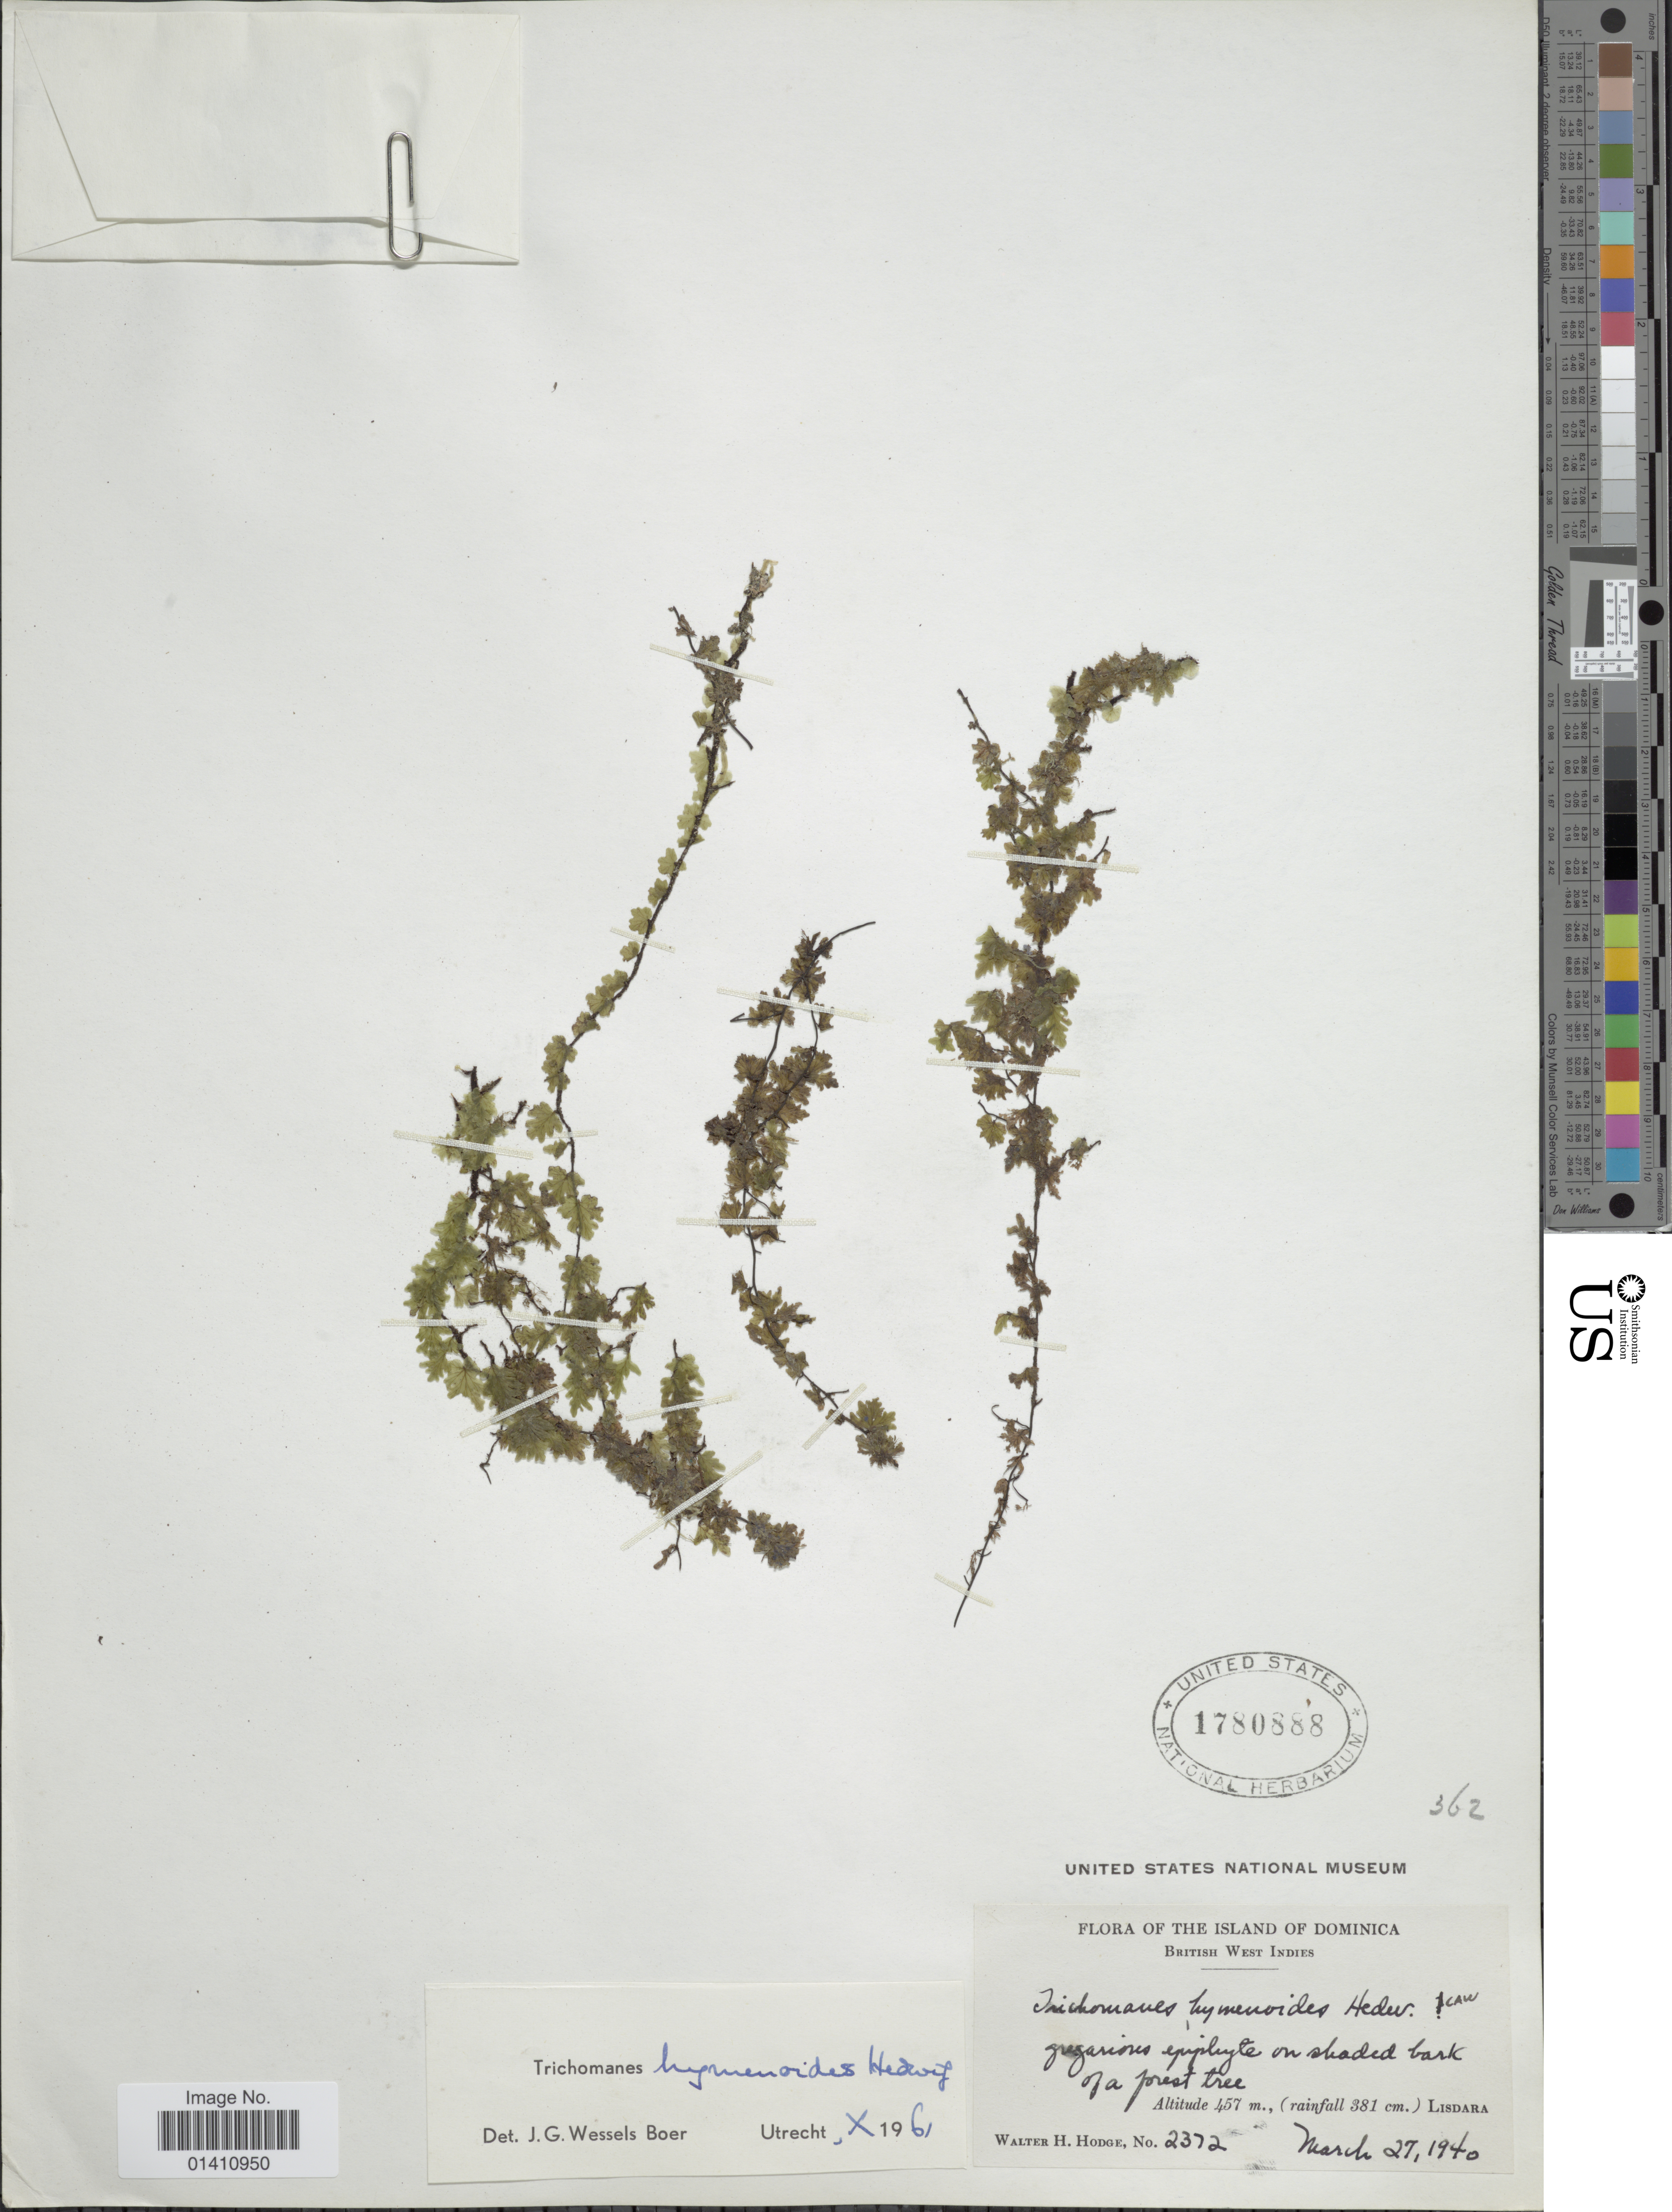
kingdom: Plantae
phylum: Tracheophyta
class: Polypodiopsida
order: Hymenophyllales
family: Hymenophyllaceae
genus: Didymoglossum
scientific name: Didymoglossum hymenoides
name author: (Hedw.) Copel.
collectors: W. Hodge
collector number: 2372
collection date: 1940-03-27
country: Dominica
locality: British West Indies. Lisdara.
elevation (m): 457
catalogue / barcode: US 1780888